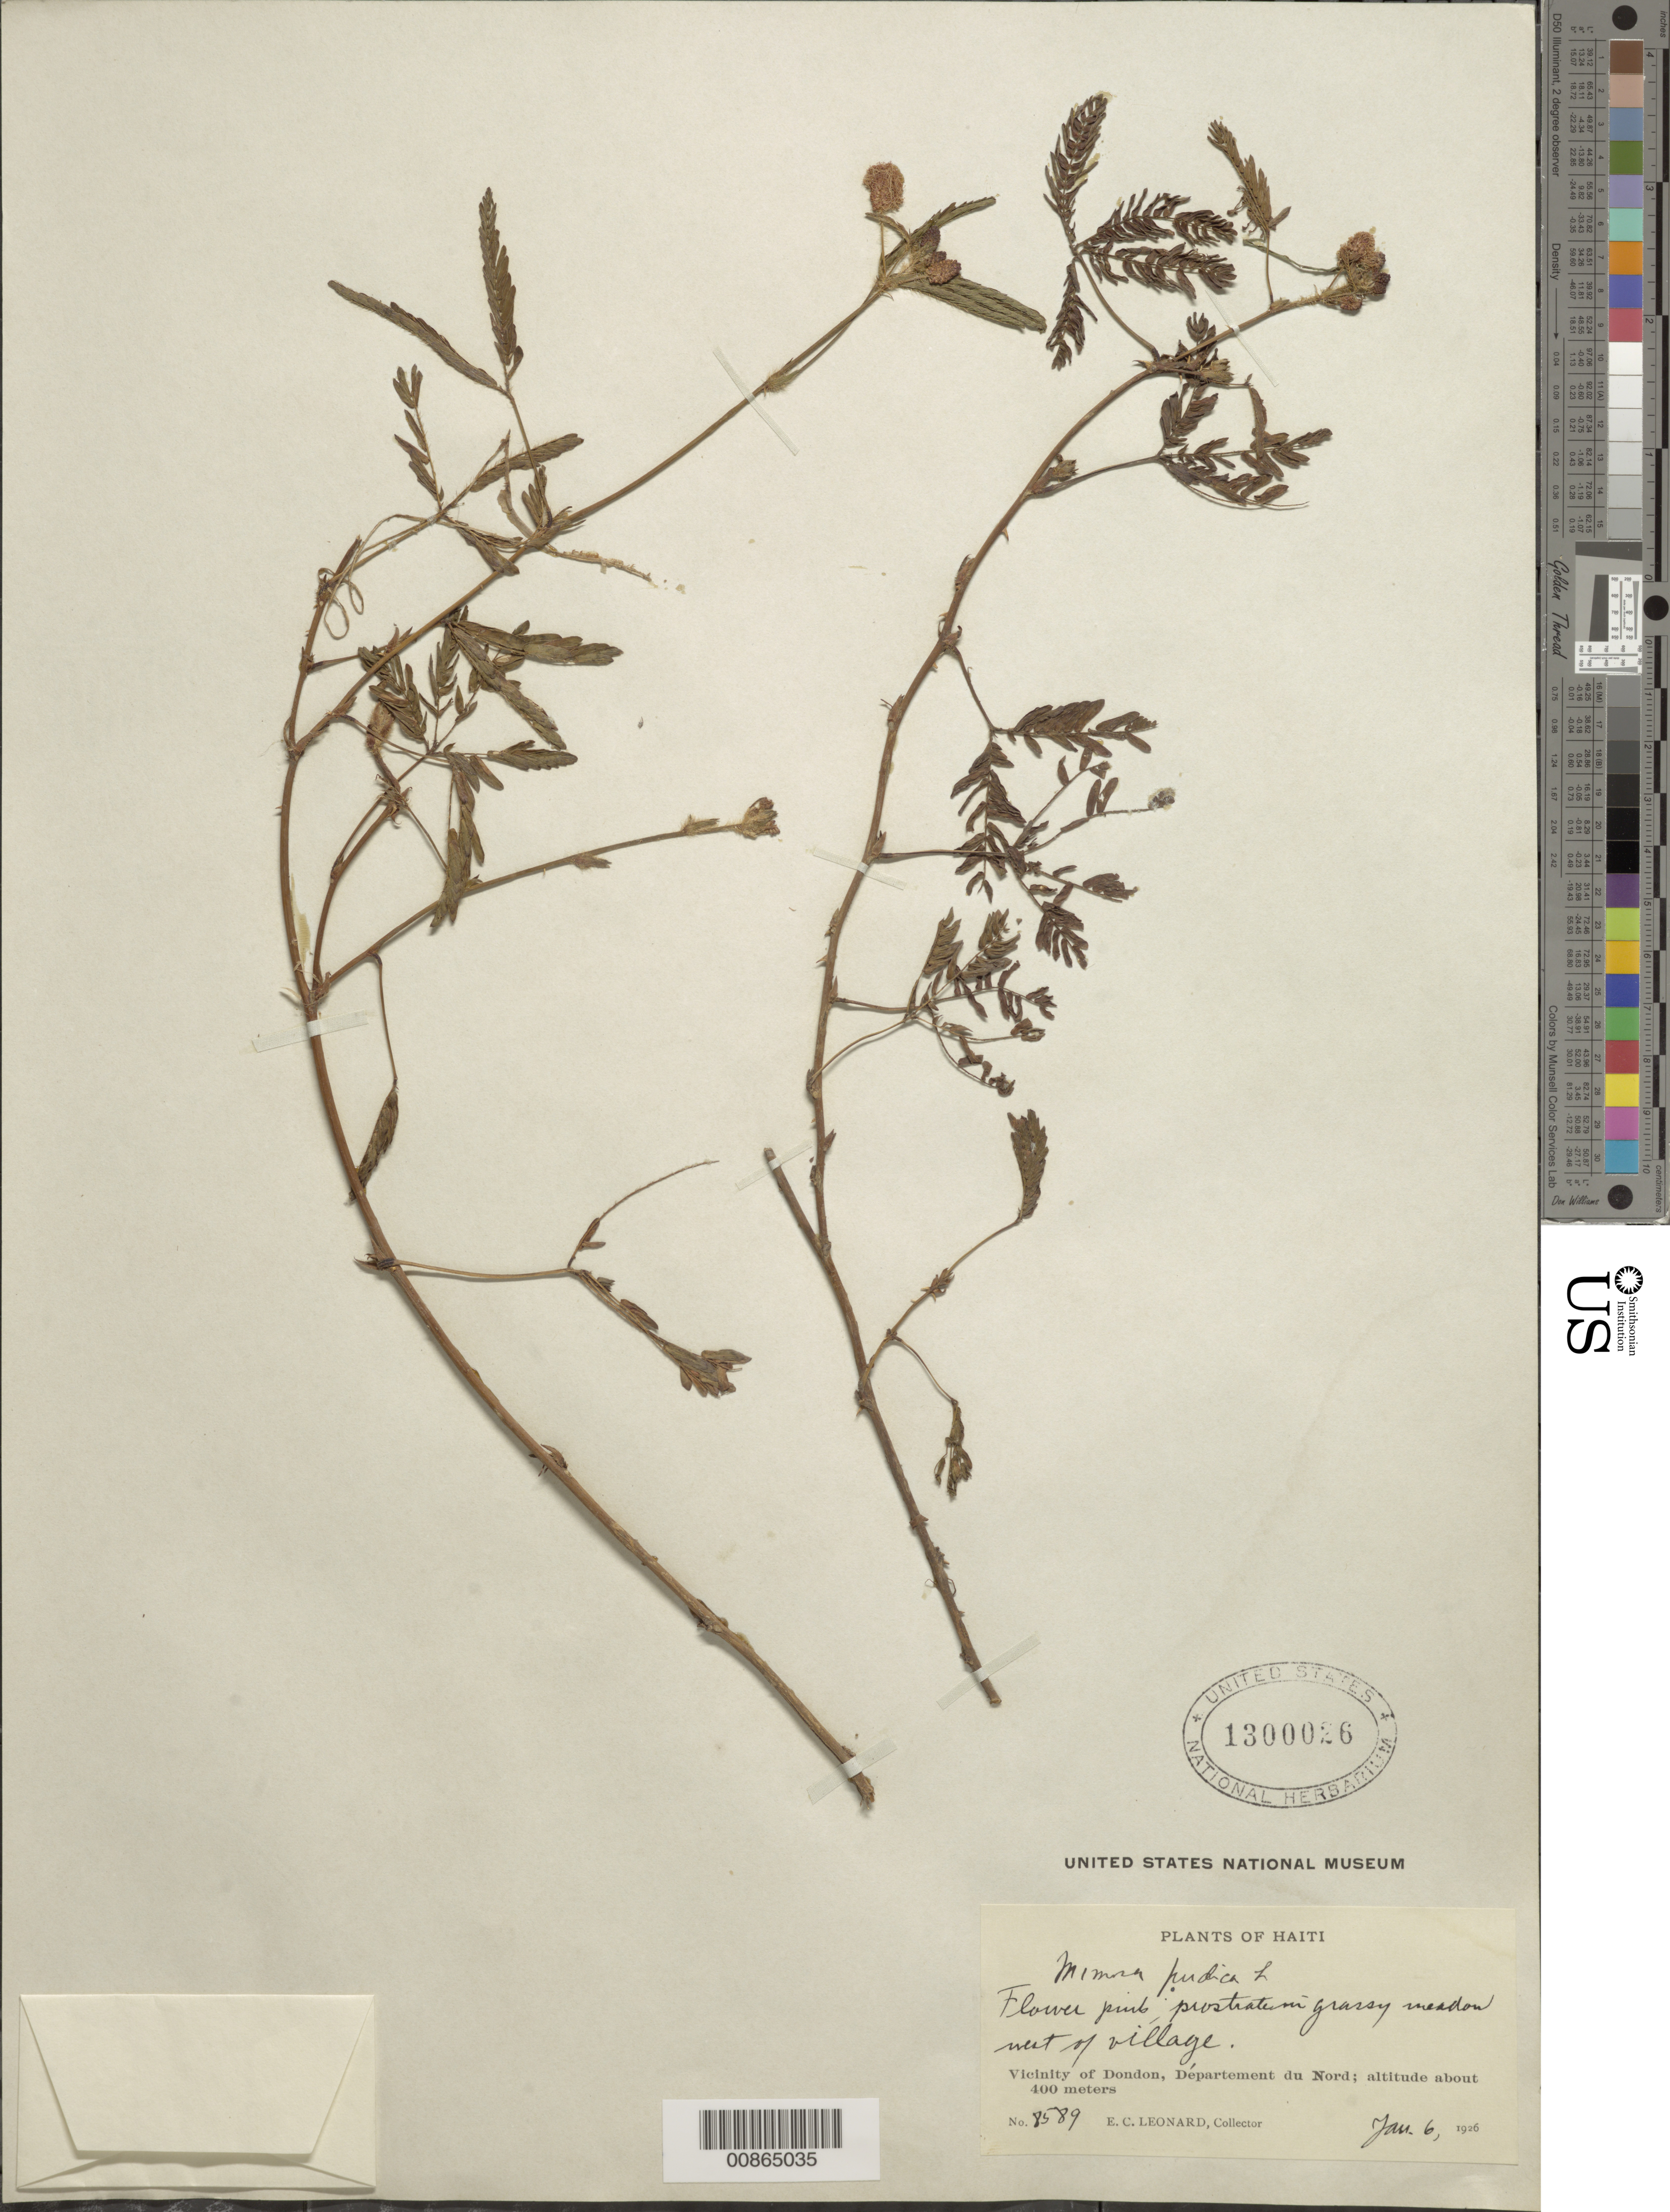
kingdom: Plantae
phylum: Tracheophyta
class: Magnoliopsida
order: Fabales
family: Fabaceae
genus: Mimosa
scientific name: Mimosa pudica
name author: L.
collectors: E. C. Leonard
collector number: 8589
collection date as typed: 06 Jan 1926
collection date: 1926-01-06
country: Haiti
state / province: Nord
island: Hispaniola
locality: Vicinity of Dondon. West of village.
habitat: Prostrate in grassy meadow.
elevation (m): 400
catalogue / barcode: US 1300026